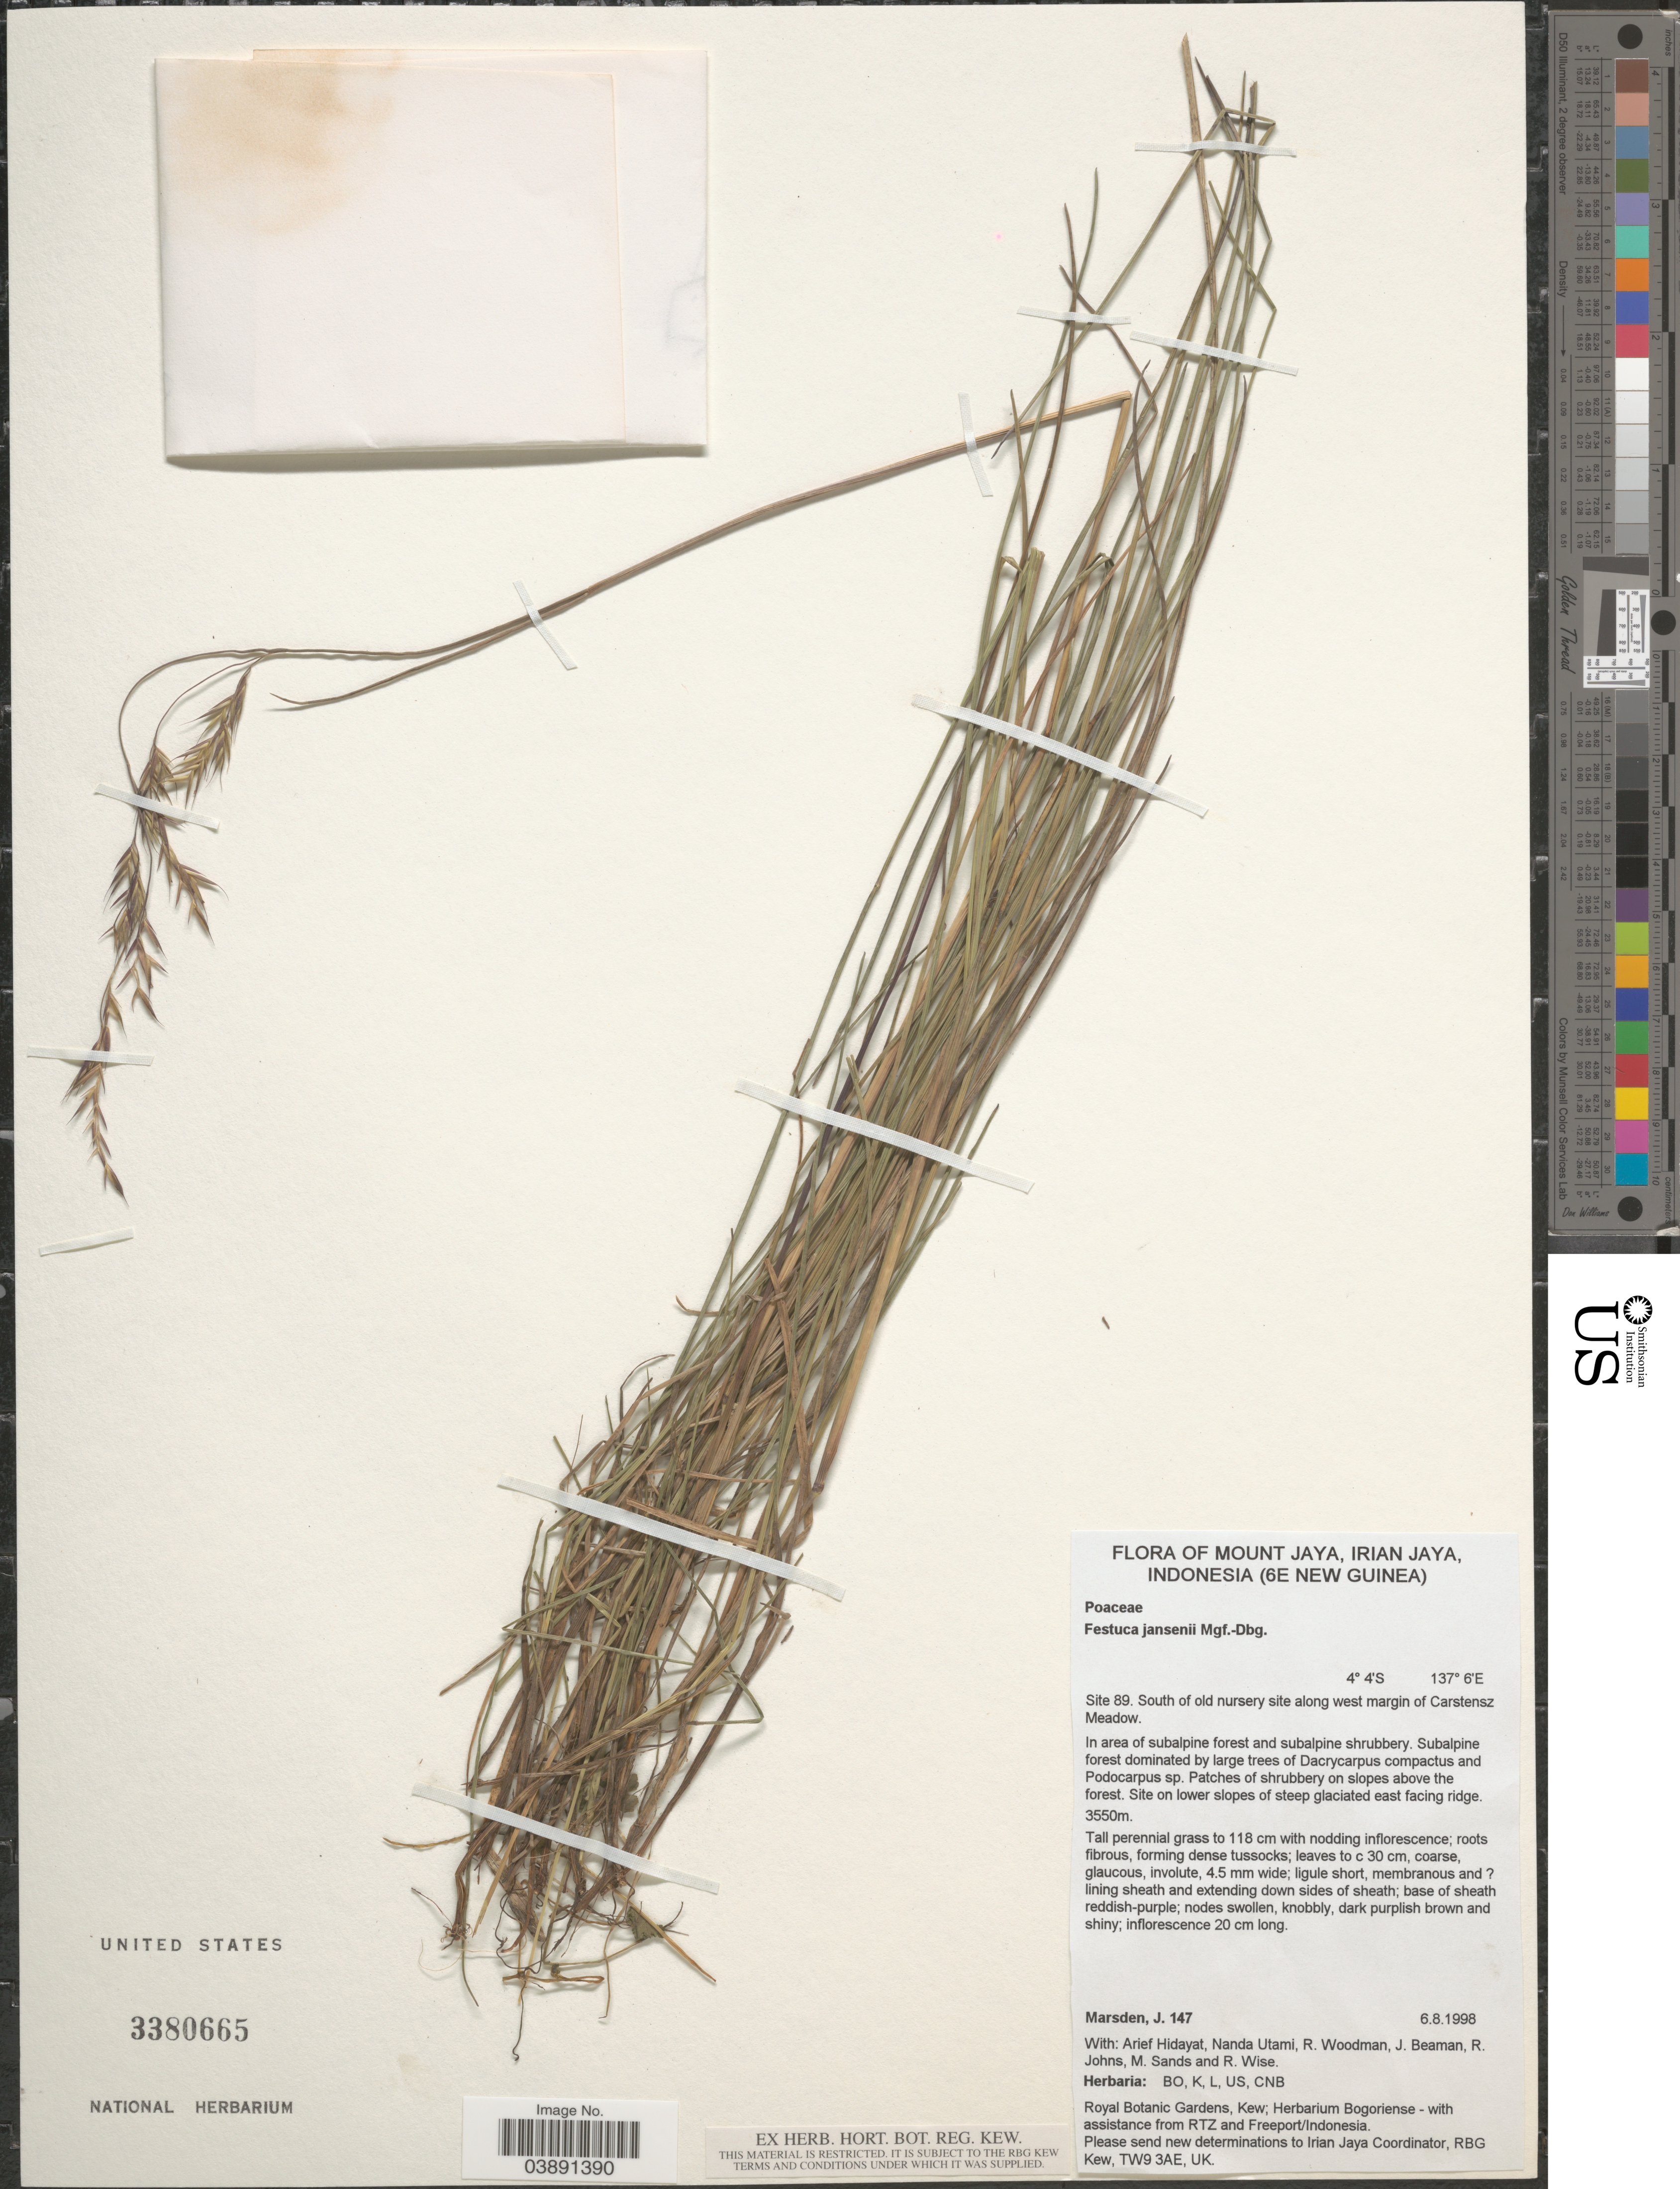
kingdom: Plantae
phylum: Tracheophyta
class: Liliopsida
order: Poales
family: Poaceae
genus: Festuca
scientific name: Festuca jansenii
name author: Markgr.-Dann. ex P. Royen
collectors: J. Marsden, A. Hidayat, N. Utami & R. Woodman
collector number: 147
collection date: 1998-08-06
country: Indonesia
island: New Guinea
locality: Mount Jaya, Irian Jaya, (6e New Guinea). Site 89. South of old nursery site along west margin of Carstensz Meadow. Site on lower slopes of steep glaciated east facing ridge.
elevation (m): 3550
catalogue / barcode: US 3380665